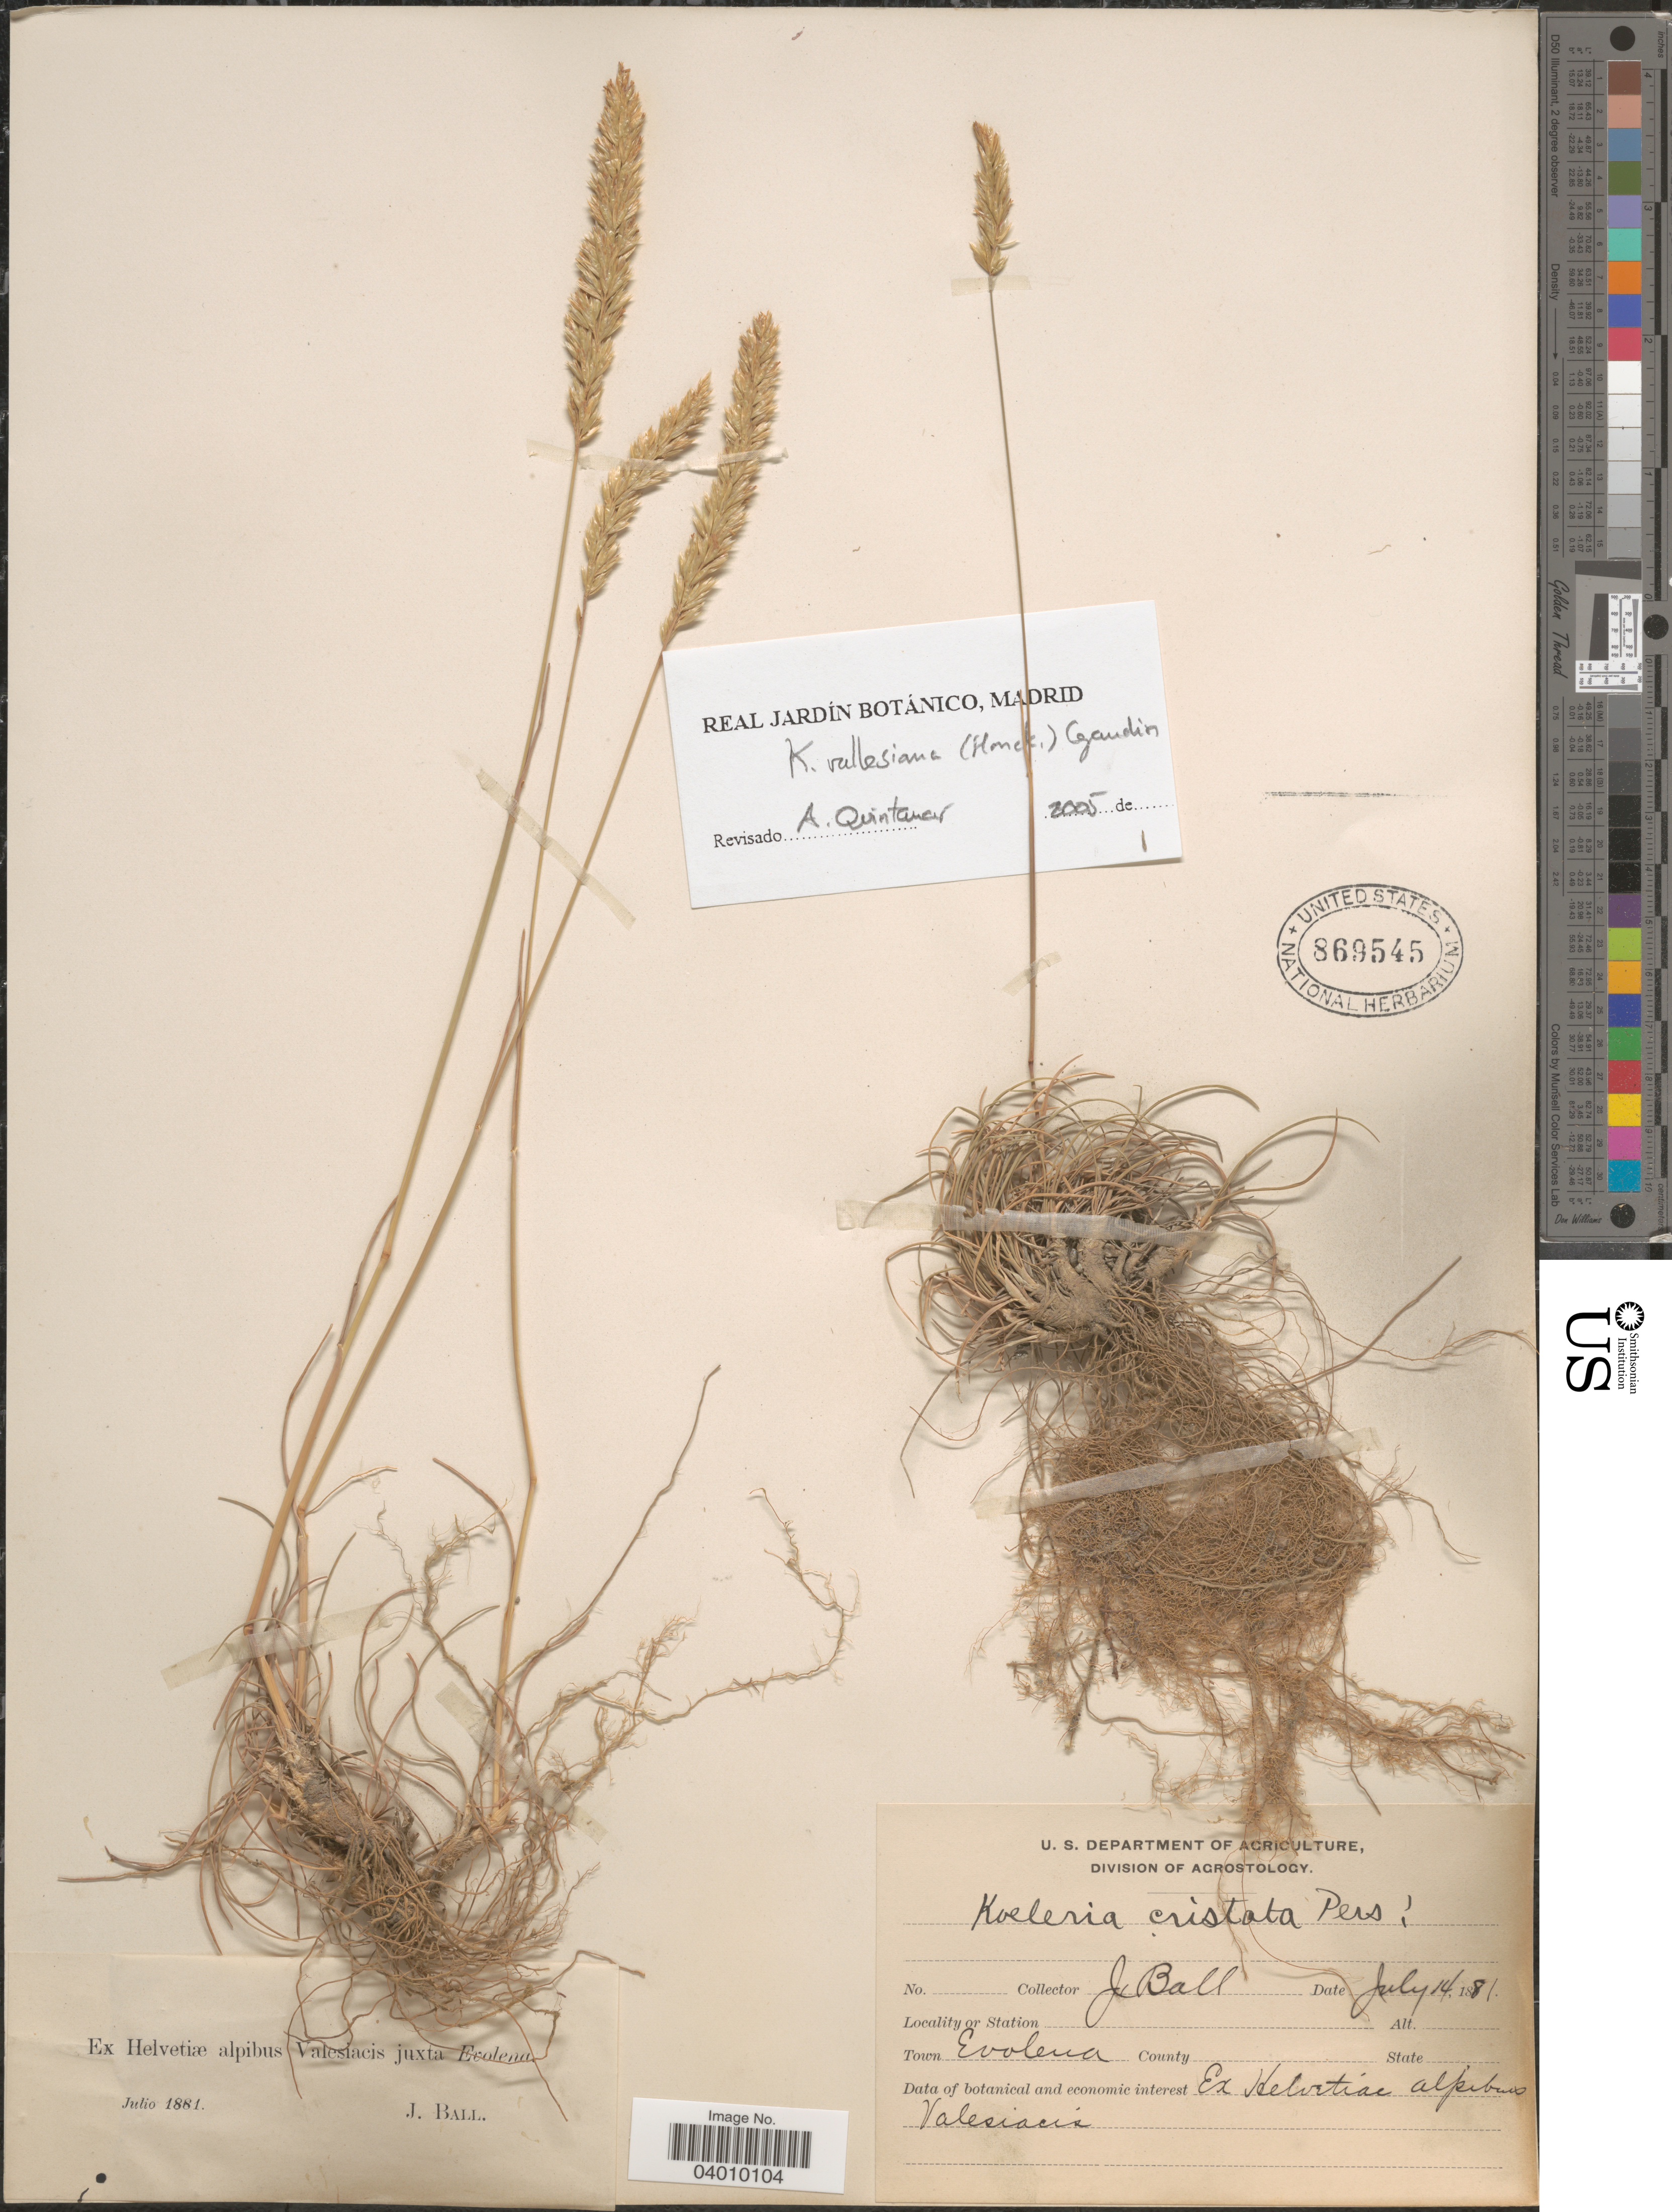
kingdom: Plantae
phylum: Tracheophyta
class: Liliopsida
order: Poales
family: Poaceae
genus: Koeleria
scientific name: Koeleria vallesiana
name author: (Honck.) Gaudin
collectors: J. Ball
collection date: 1881-07-14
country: Switzerland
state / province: Valais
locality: Ex Helvetiae alpibus Valesiacis juxta Evolena. Evolena.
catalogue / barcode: US 869545